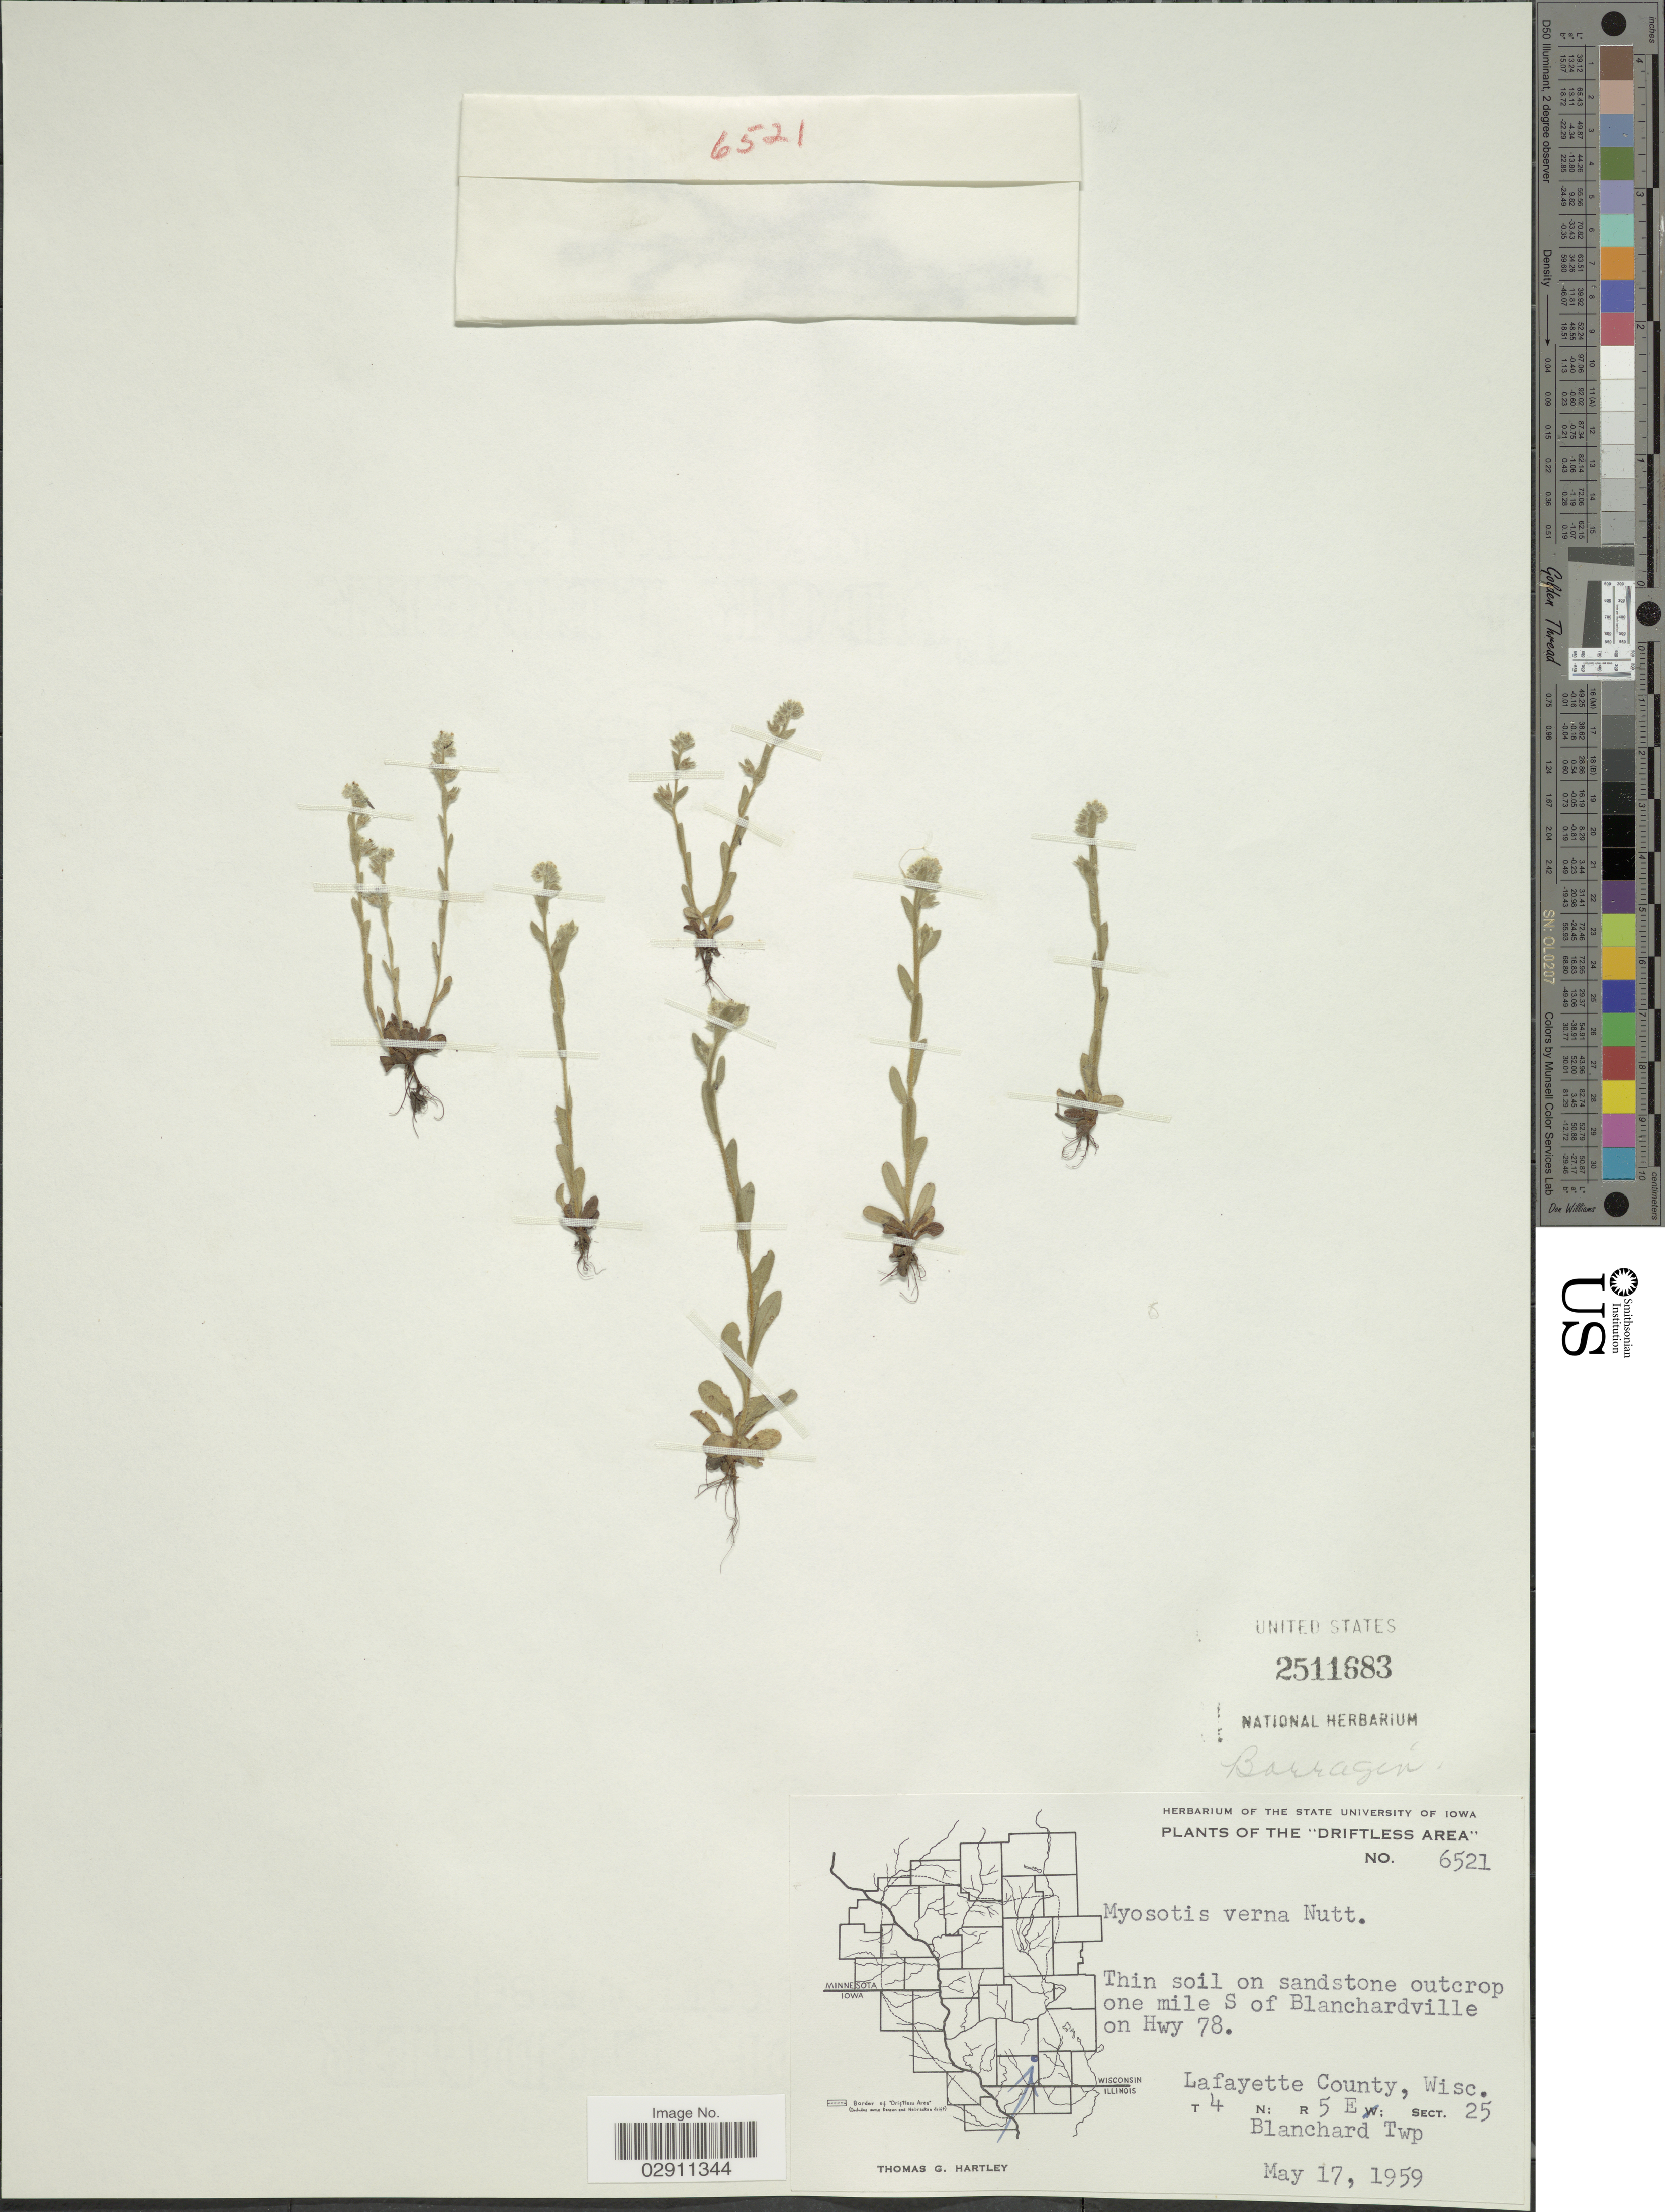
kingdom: Plantae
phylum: Tracheophyta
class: Magnoliopsida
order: Boraginales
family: Boraginaceae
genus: Myosotis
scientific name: Myosotis verna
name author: Nutt.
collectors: T. G. Hartley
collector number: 6521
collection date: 1959-05-17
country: United States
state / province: Wisconsin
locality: The "Driftless Area", one mile S of Blanchardville on Hwy 78. Lafayette County,T4N; R5E; Sect. 25, Blanchard Twp.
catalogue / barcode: US 2511683